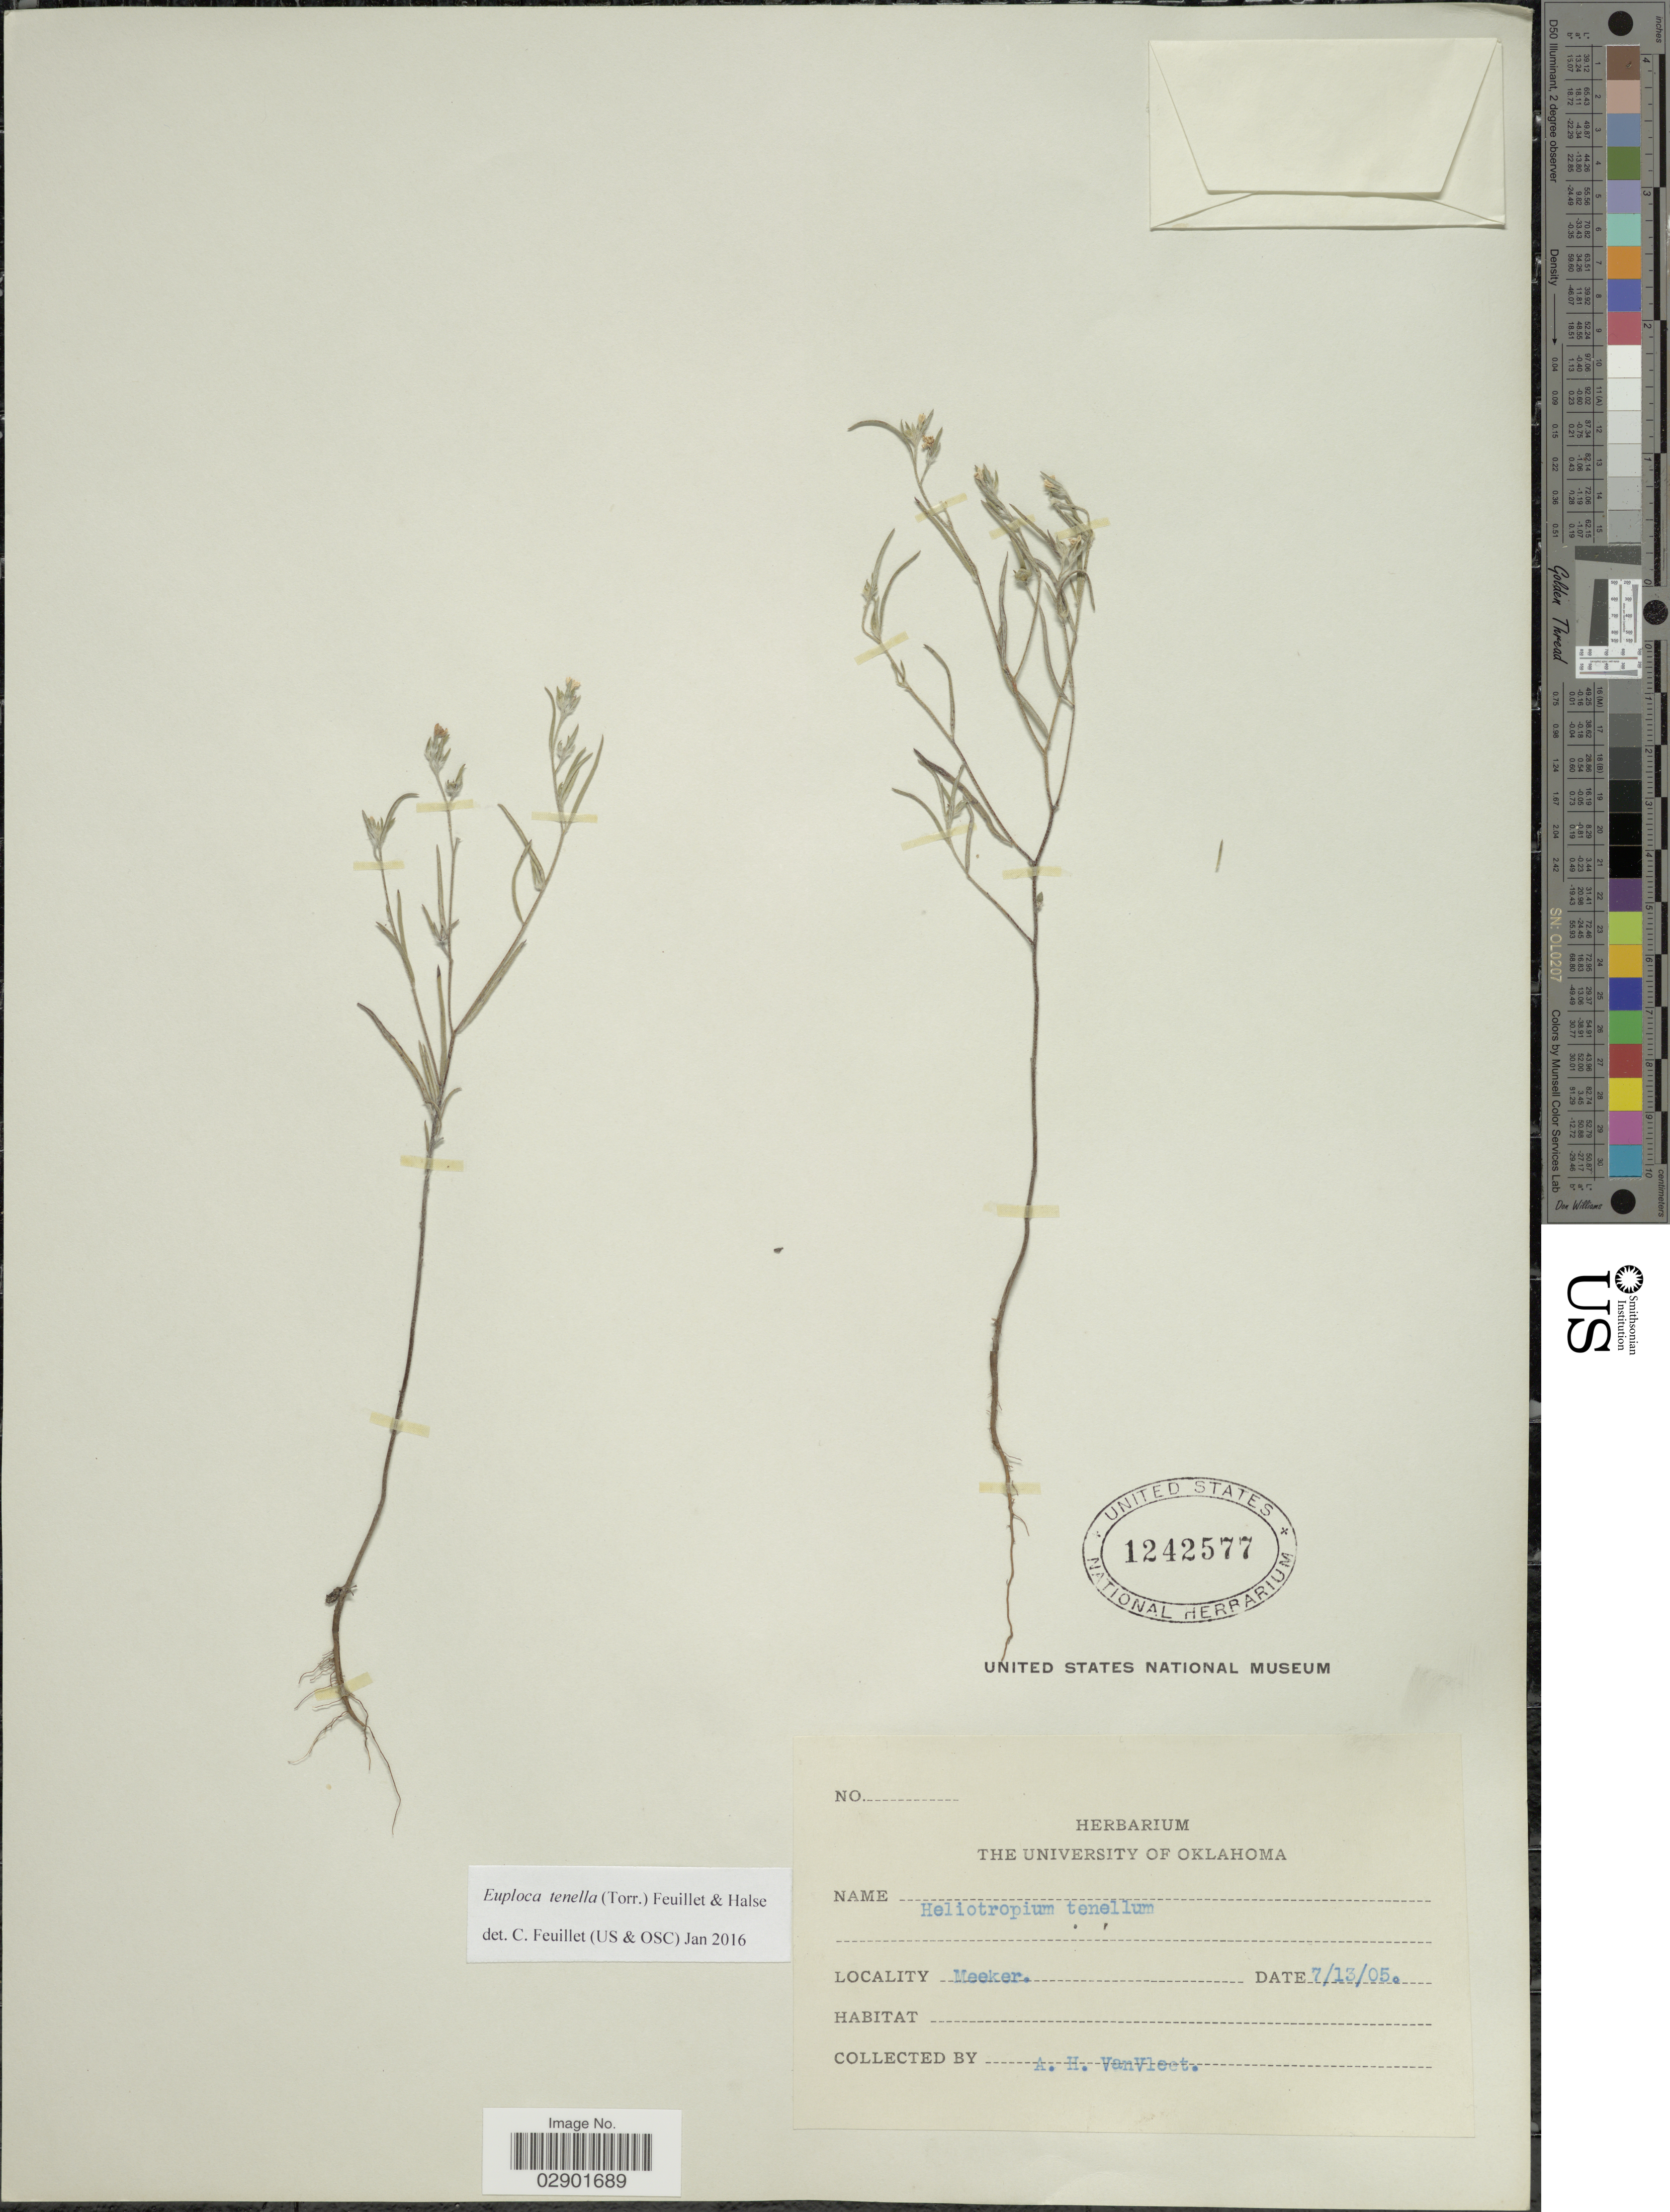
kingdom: Plantae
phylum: Tracheophyta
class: Magnoliopsida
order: Boraginales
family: Heliotropiaceae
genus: Euploca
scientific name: Euploca tenella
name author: (Torr.) Feuillet & Halse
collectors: A. H. Van Vleet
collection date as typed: Transcribed d/m/y: 13/7/5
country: United States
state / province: Oklahoma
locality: Meeker.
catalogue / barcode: US 1242577